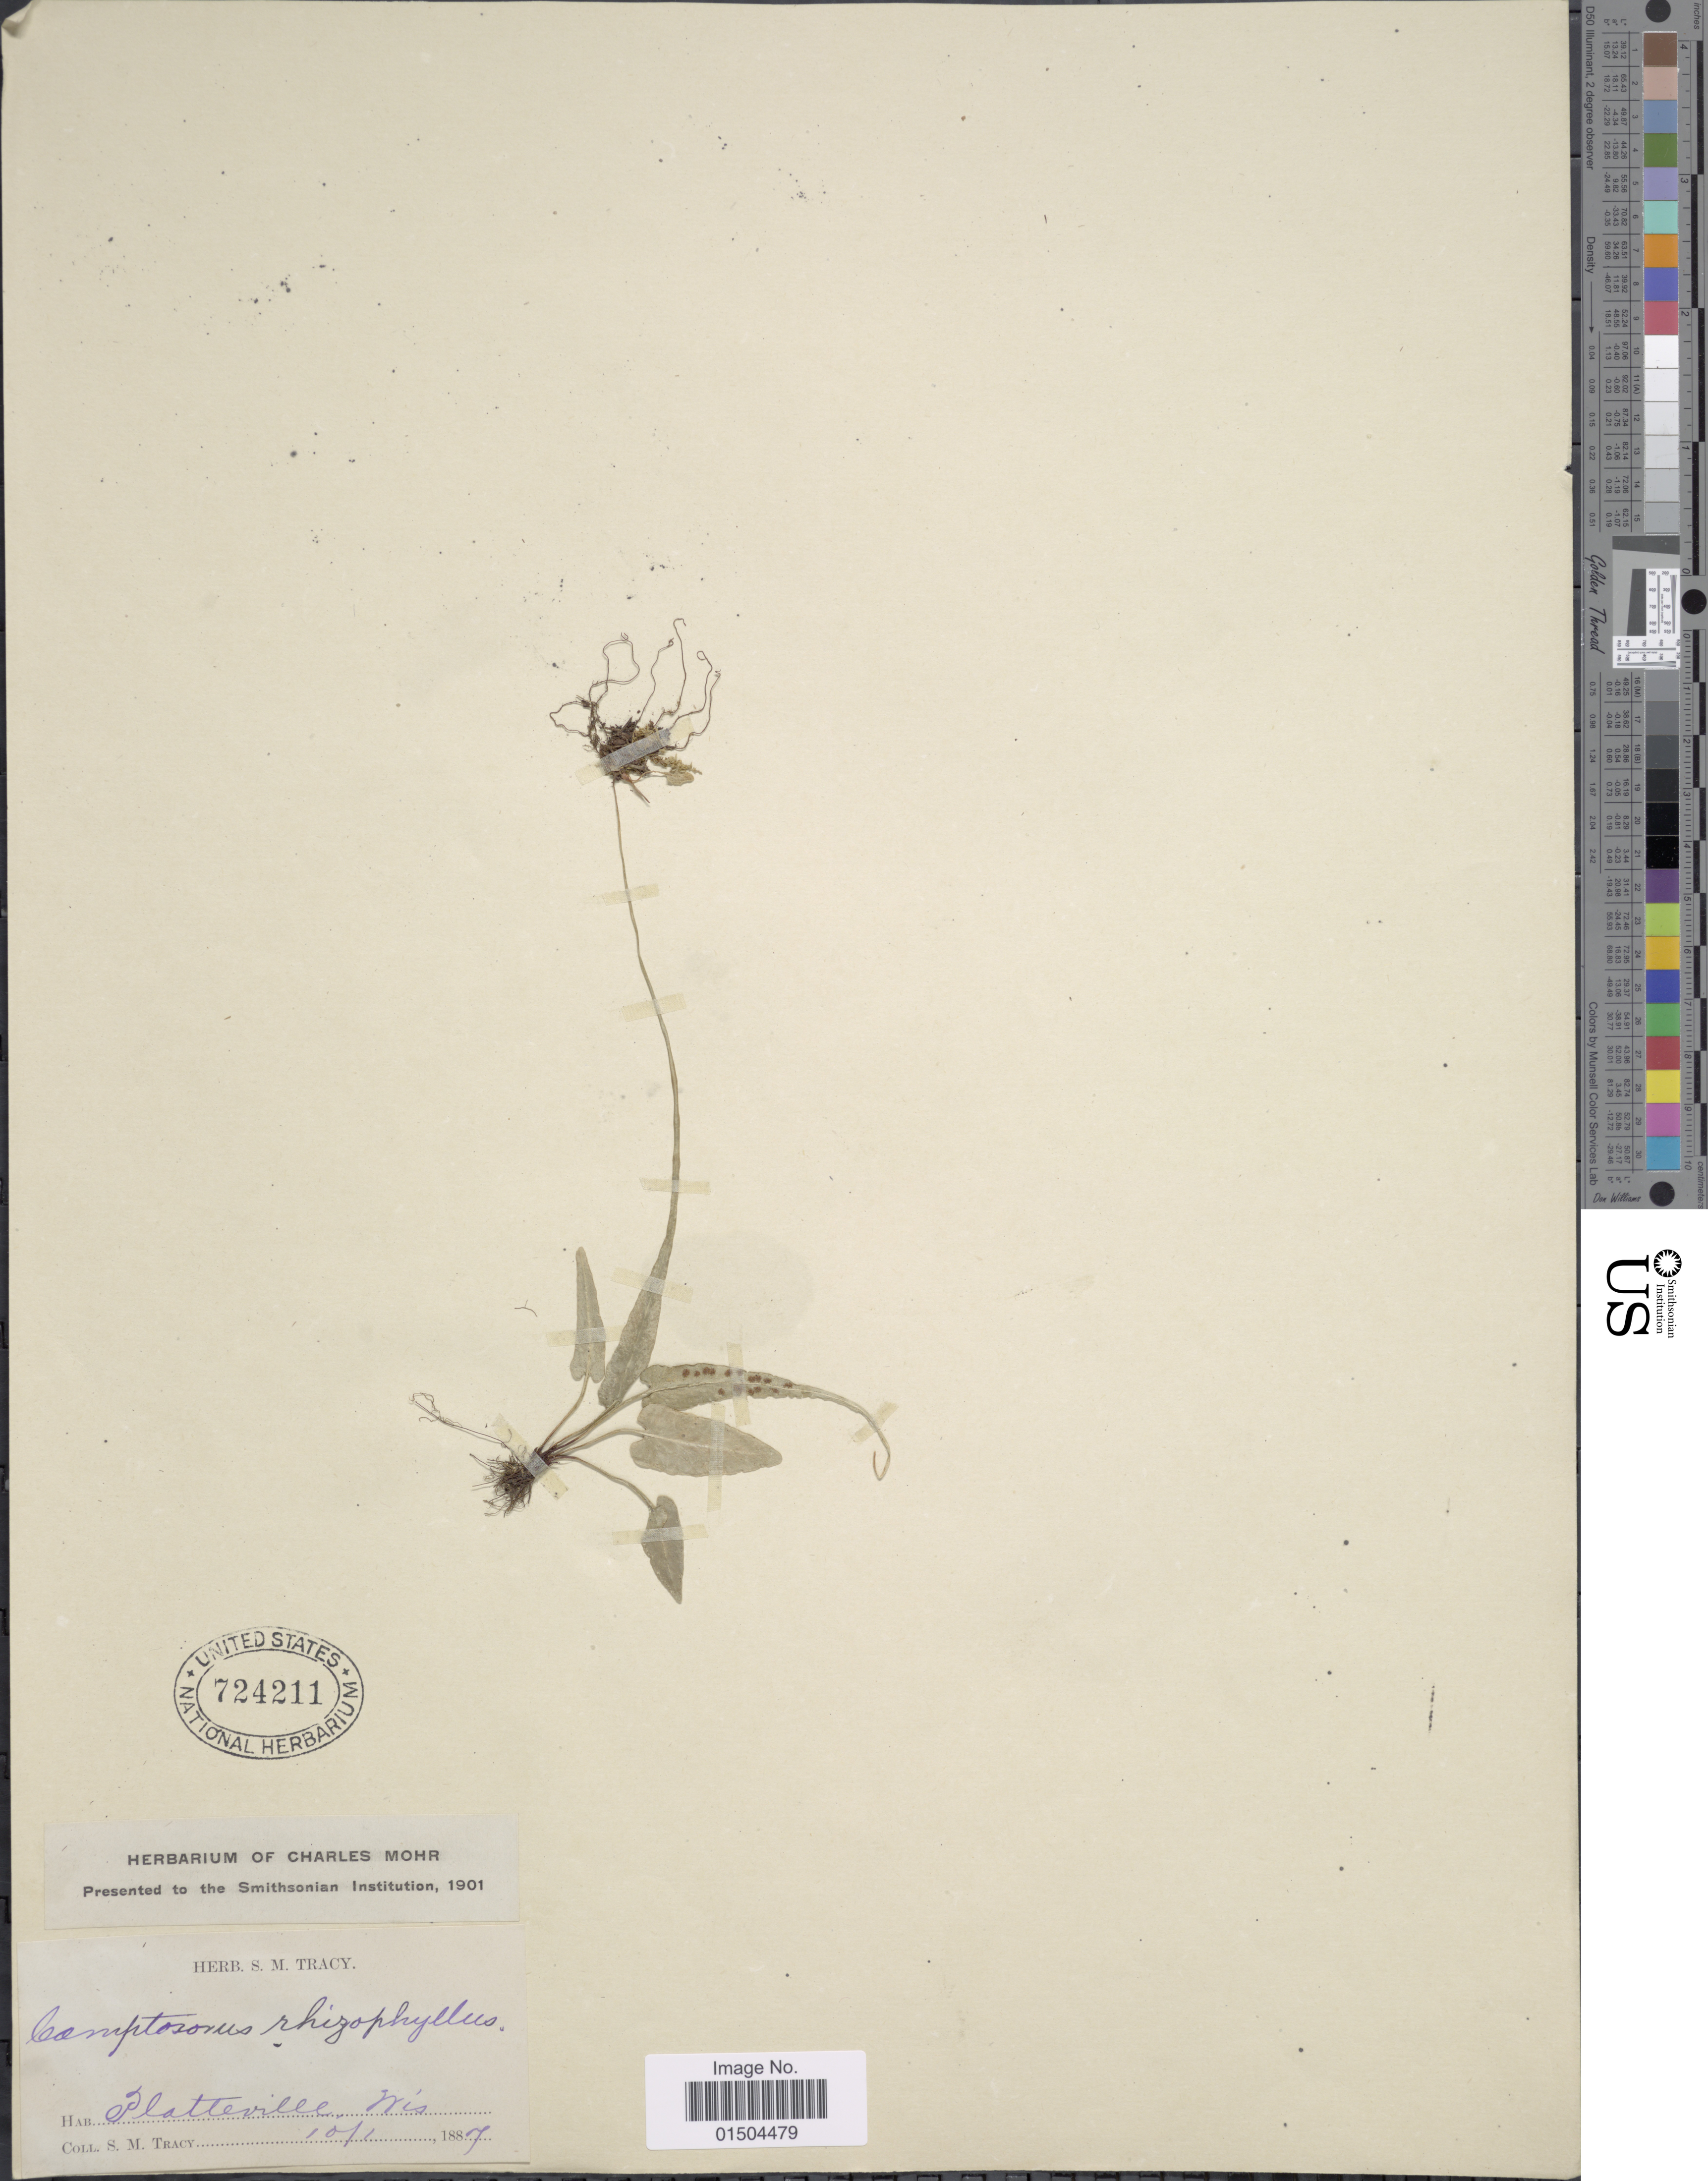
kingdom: Plantae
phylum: Tracheophyta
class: Polypodiopsida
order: Polypodiales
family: Aspleniaceae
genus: Asplenium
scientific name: Asplenium rhizophyllum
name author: L.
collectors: S. Stracy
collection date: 1887-10-01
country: United States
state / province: Wisconsin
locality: Platteville.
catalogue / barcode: US 724211